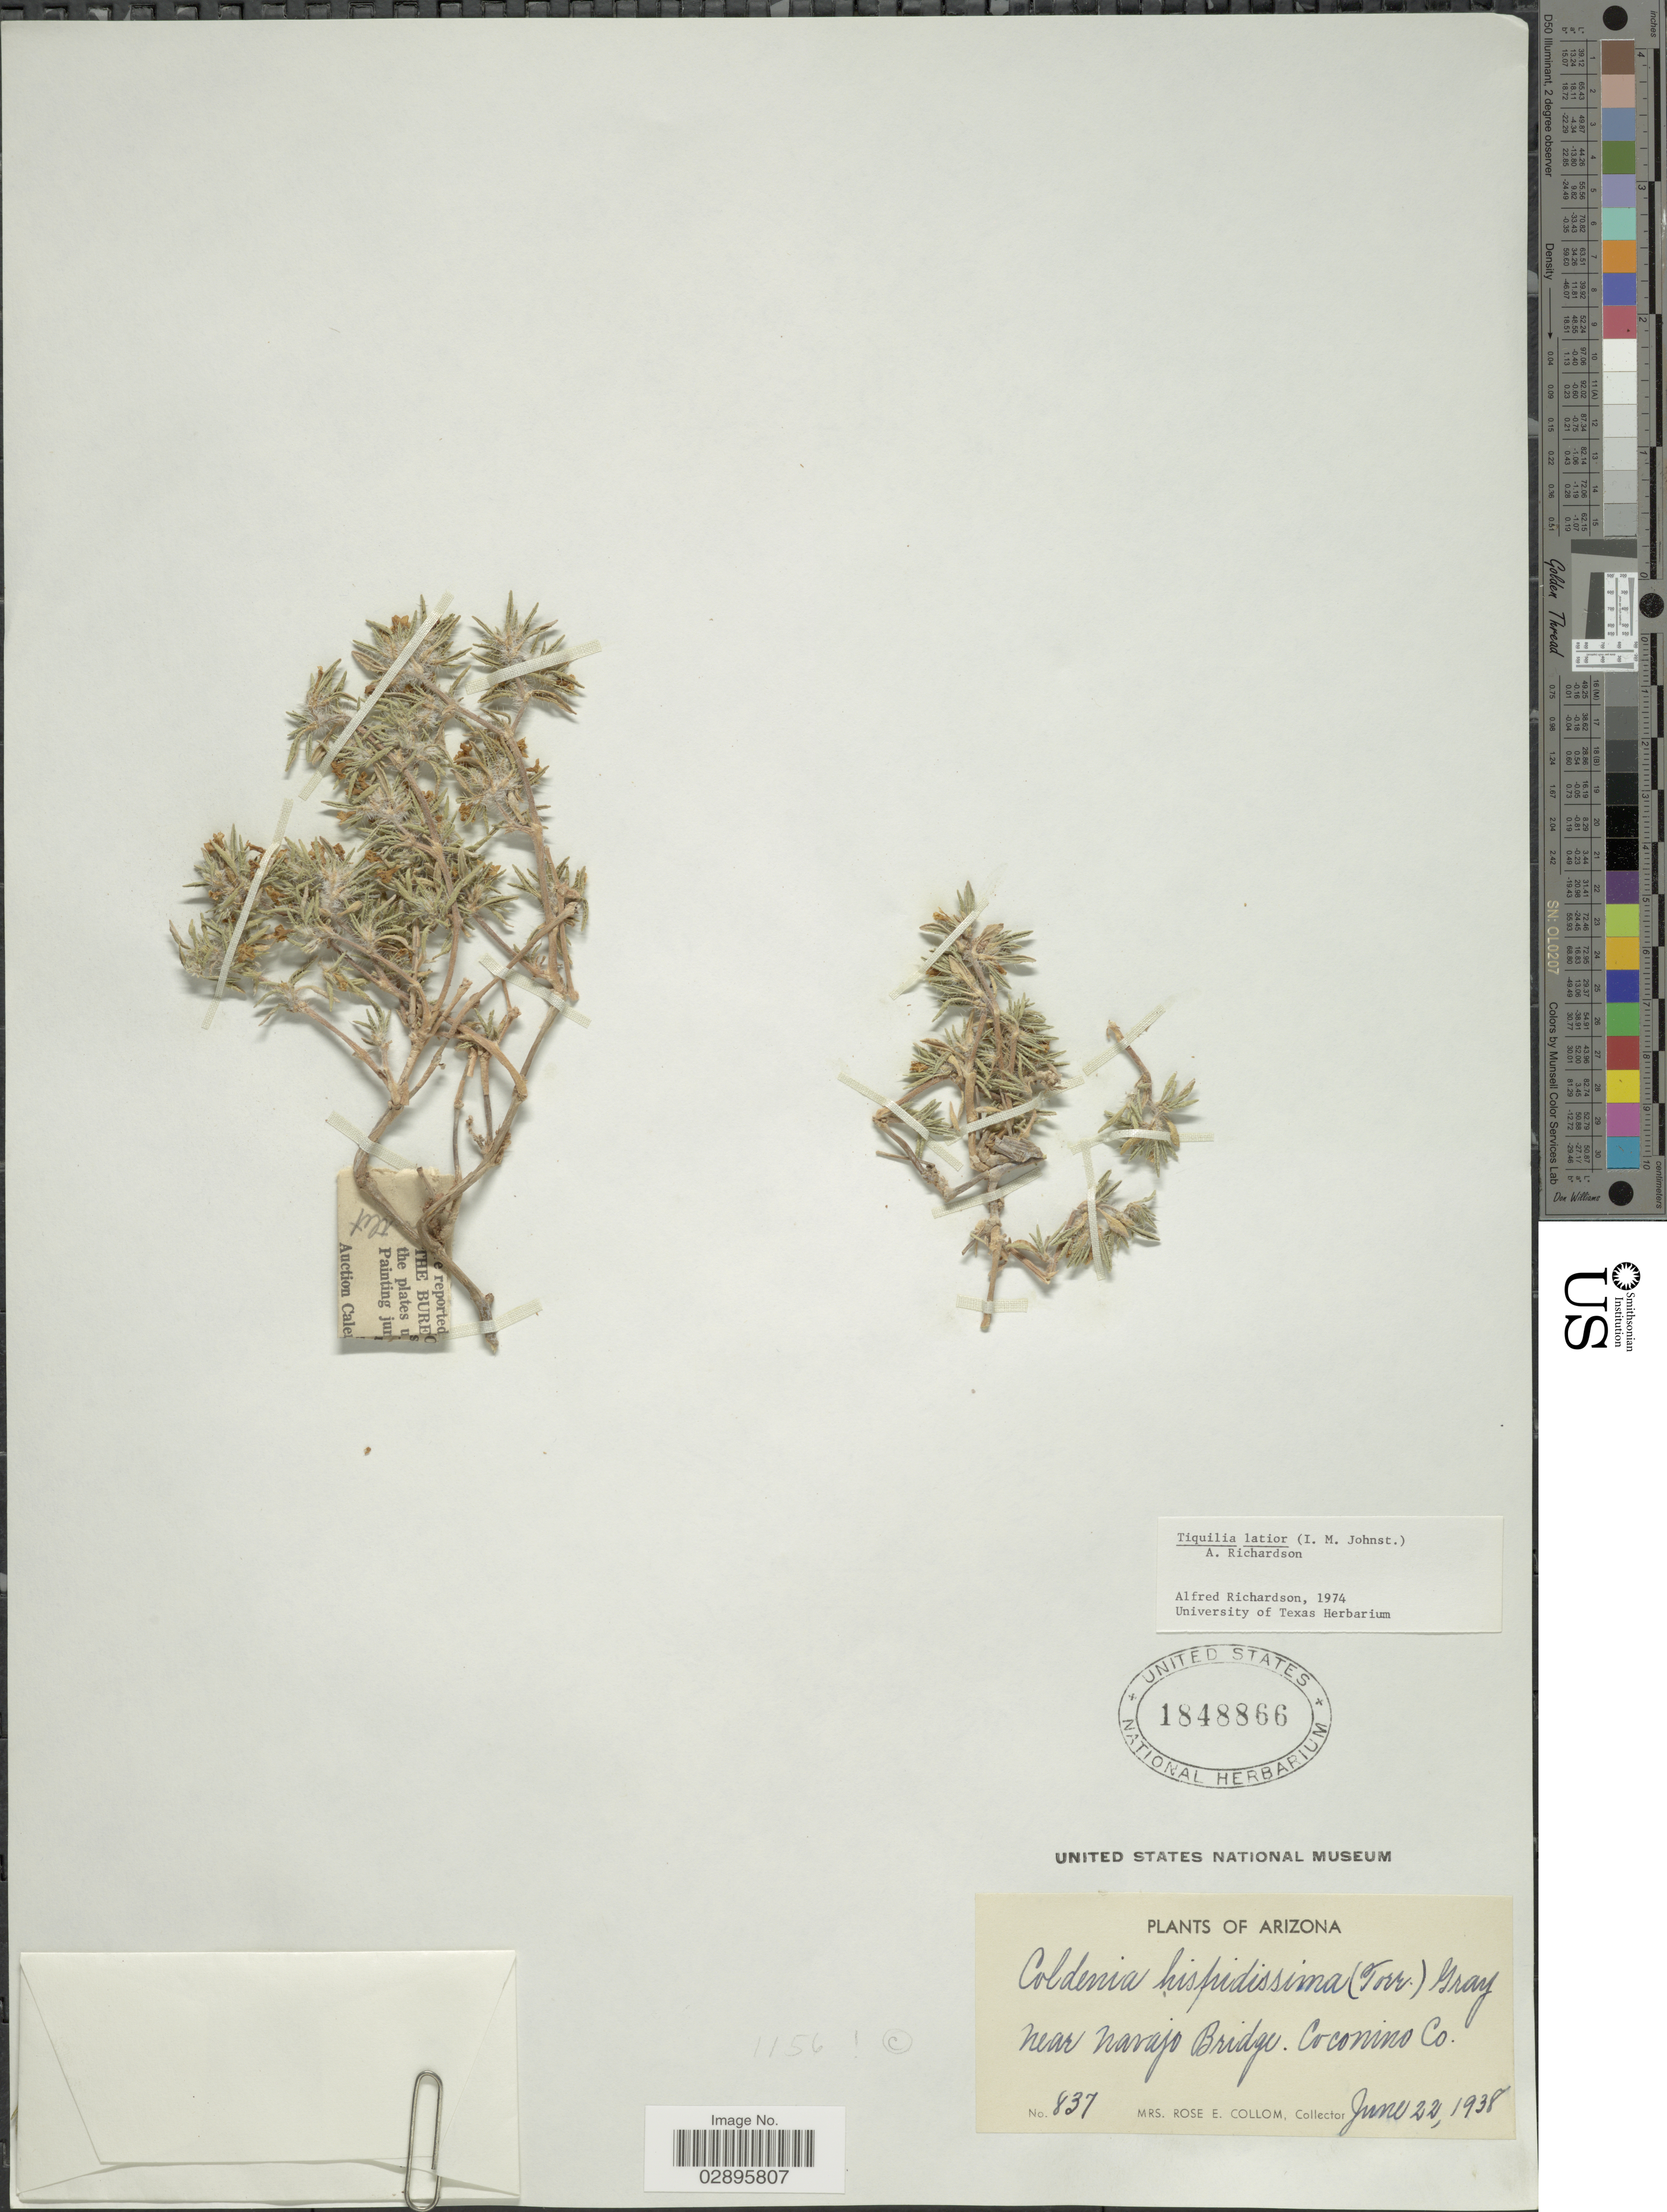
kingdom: Plantae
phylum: Tracheophyta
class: Magnoliopsida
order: Boraginales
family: Ehretiaceae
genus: Tiquilia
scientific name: Tiquilia latior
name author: (I.M. Johnst.) A.T. Richardson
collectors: R. E. Collom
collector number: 837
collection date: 1938-06-22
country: United States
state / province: Arizona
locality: Near Navajo Bridge. Coconino Co.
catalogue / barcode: US 1848866